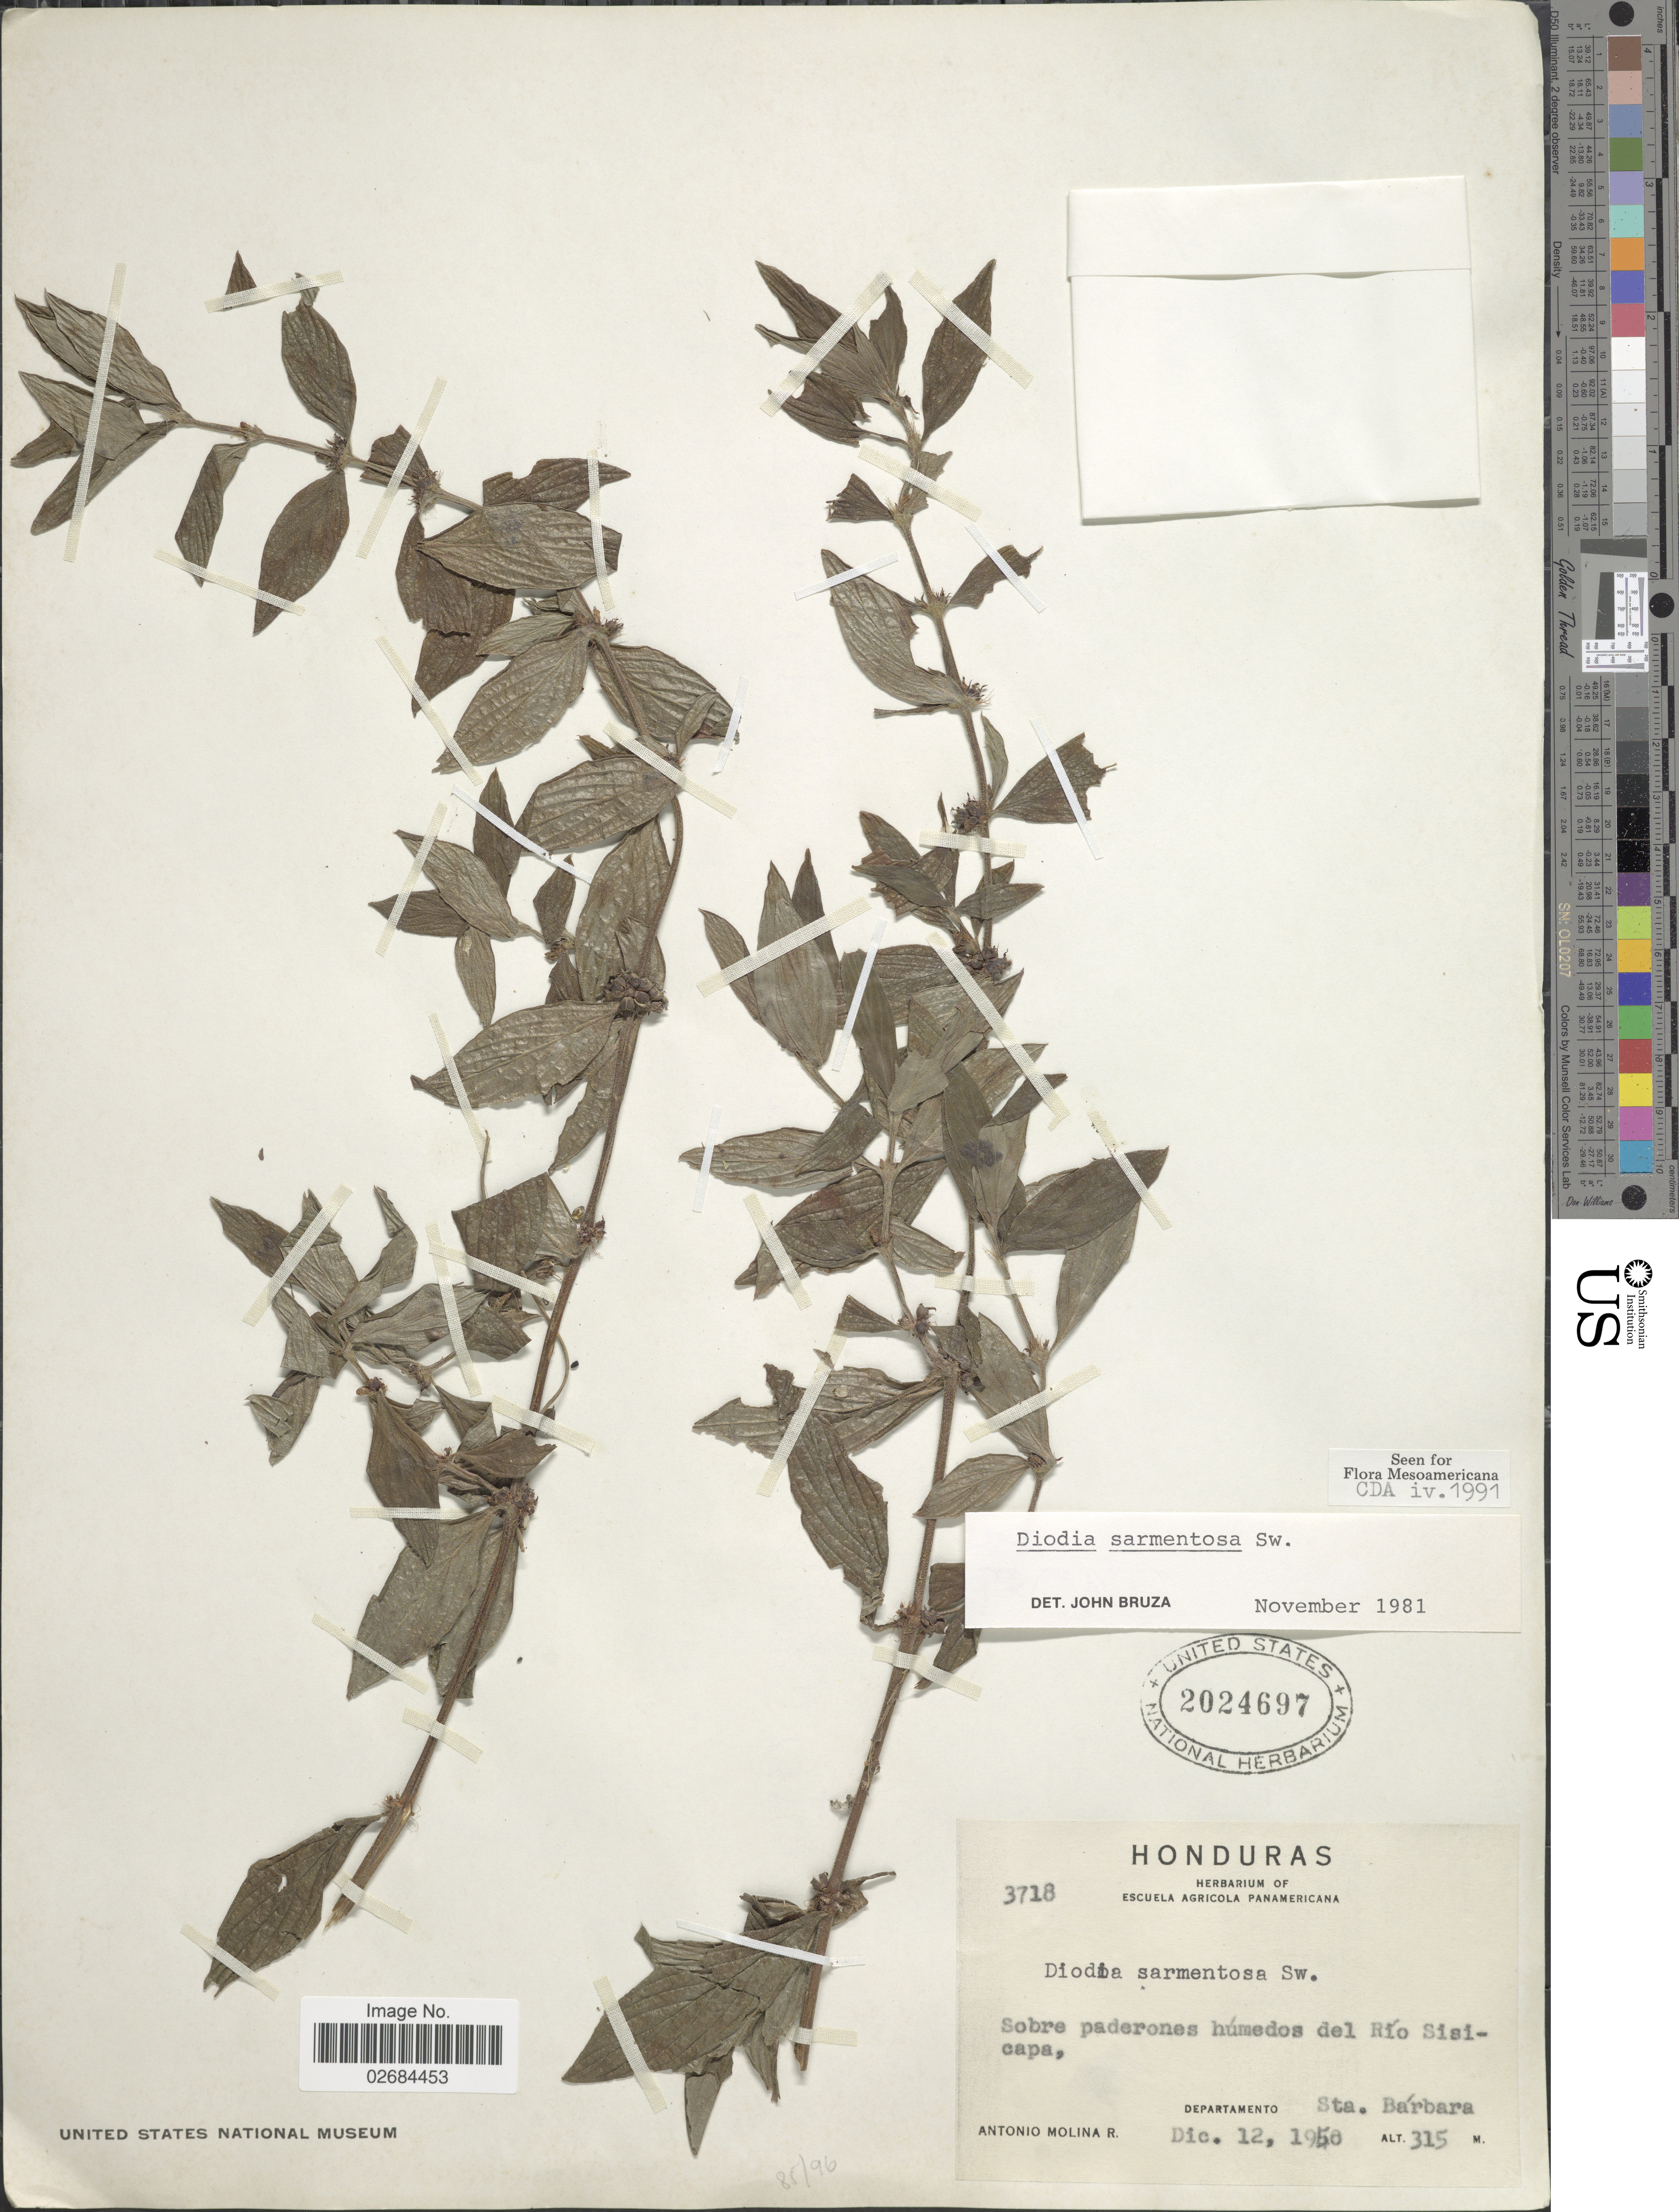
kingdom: Plantae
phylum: Tracheophyta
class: Magnoliopsida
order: Gentianales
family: Rubiaceae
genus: Diodia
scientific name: Diodia sarmentosa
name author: Sw.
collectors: A. Molina R.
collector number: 3718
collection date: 1958-12-12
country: Honduras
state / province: Santa Bárbara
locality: Río Sisicapa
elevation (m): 315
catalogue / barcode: US 2024697